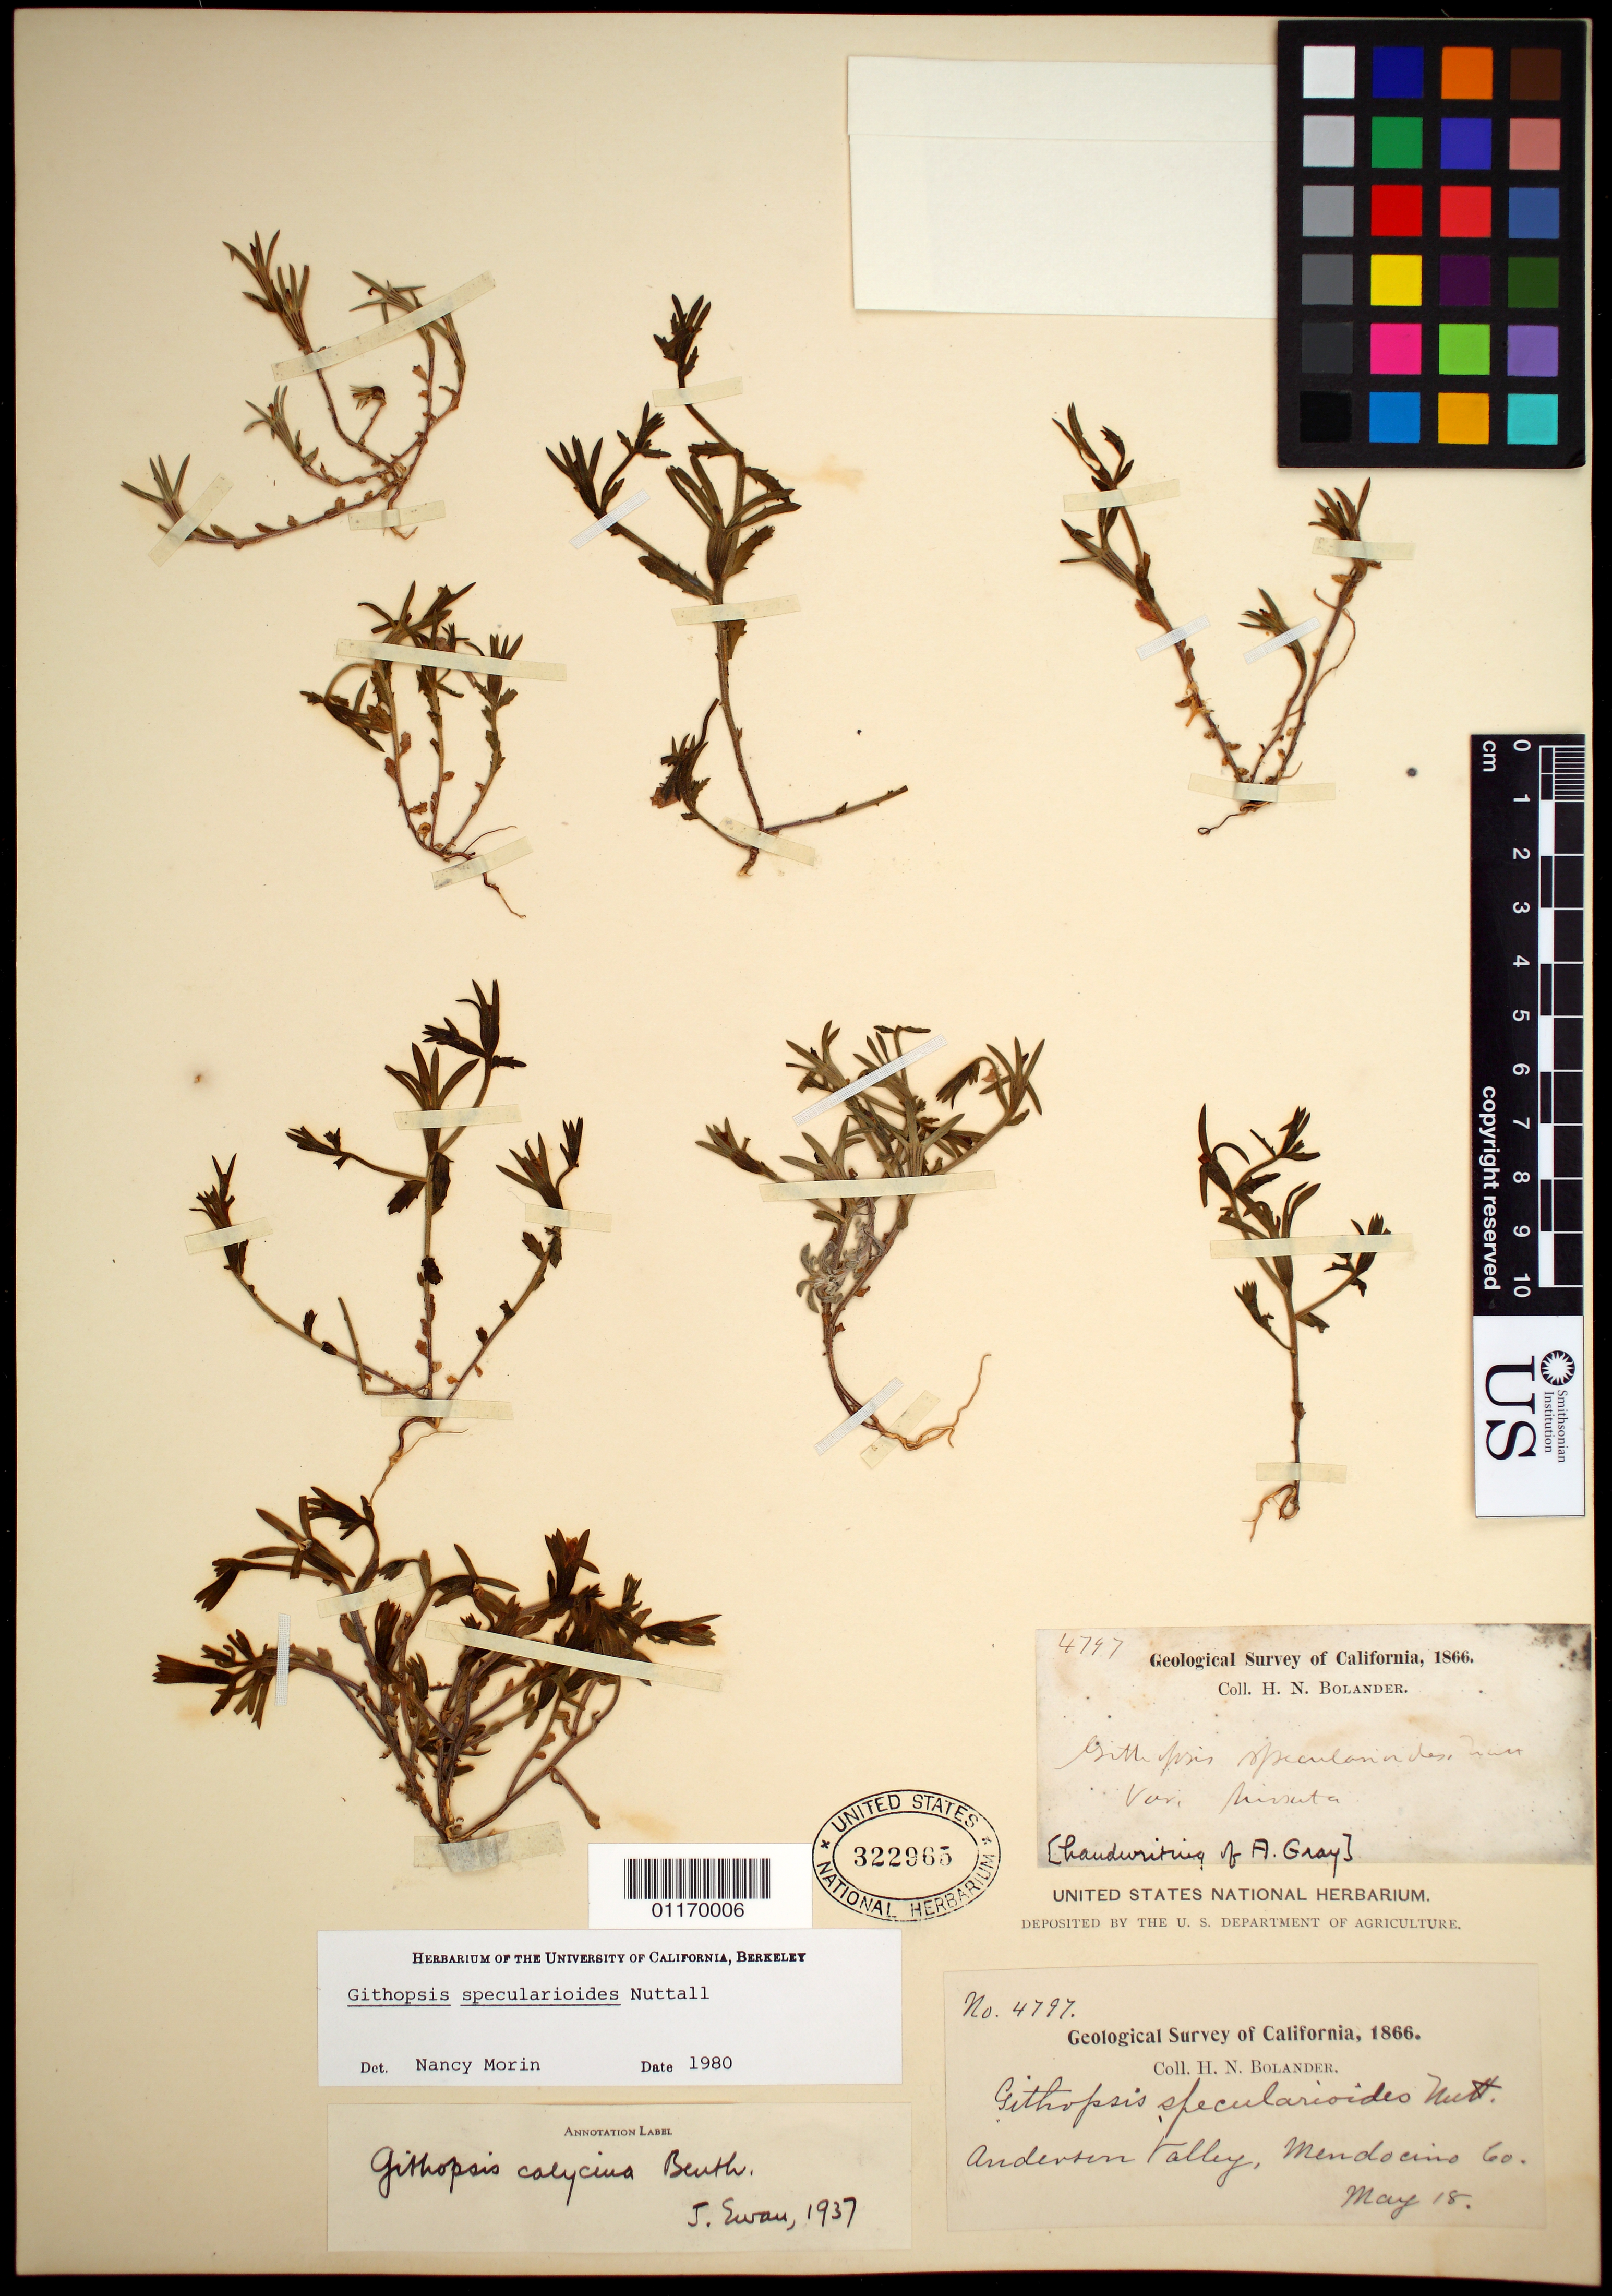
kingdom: Plantae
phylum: Tracheophyta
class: Magnoliopsida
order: Asterales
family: Campanulaceae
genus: Githopsis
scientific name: Githopsis specularioides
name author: Nutt.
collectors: H. Bolander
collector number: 4797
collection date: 1866-05-18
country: United States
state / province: California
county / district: Mendocino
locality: Anderson Valley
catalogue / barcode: US 322965